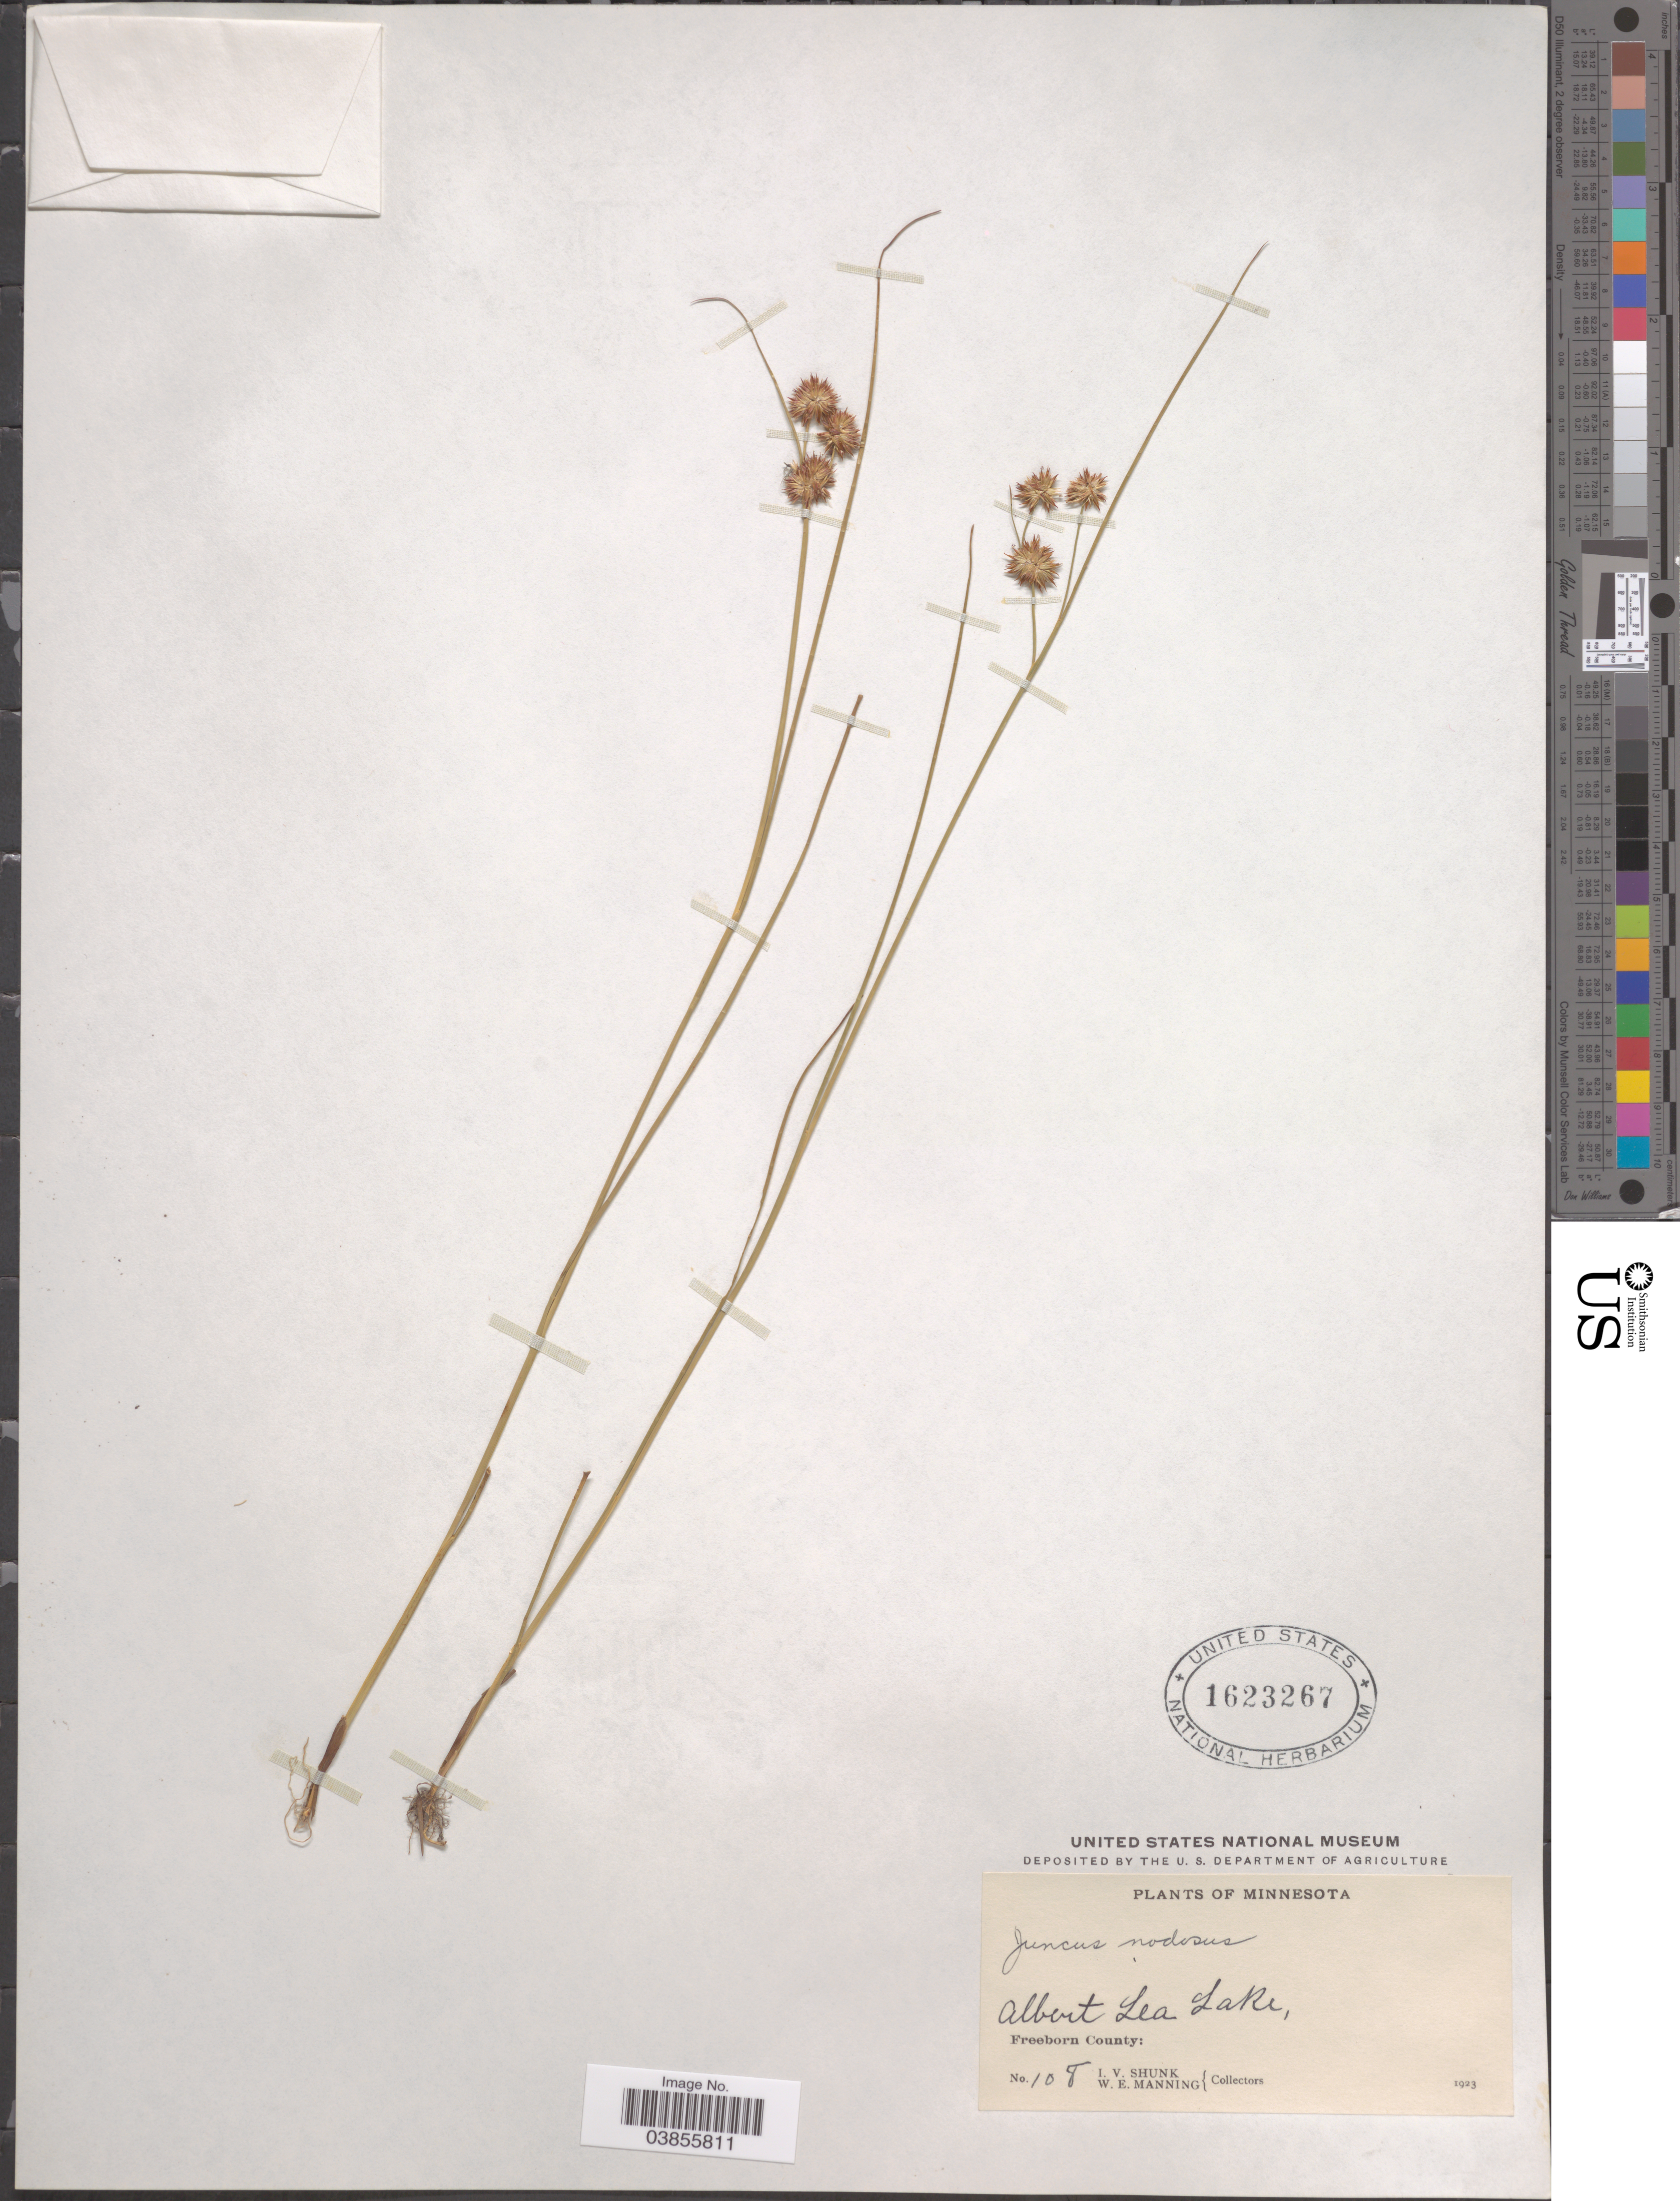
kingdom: Plantae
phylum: Tracheophyta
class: Liliopsida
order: Poales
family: Juncaceae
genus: Juncus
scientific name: Juncus nodosus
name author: L.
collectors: I. Shunk & W. Manning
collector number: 108*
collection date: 1923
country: United States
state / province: Minnesota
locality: Albert Sea Lake, Freeborn County.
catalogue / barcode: US 1623267